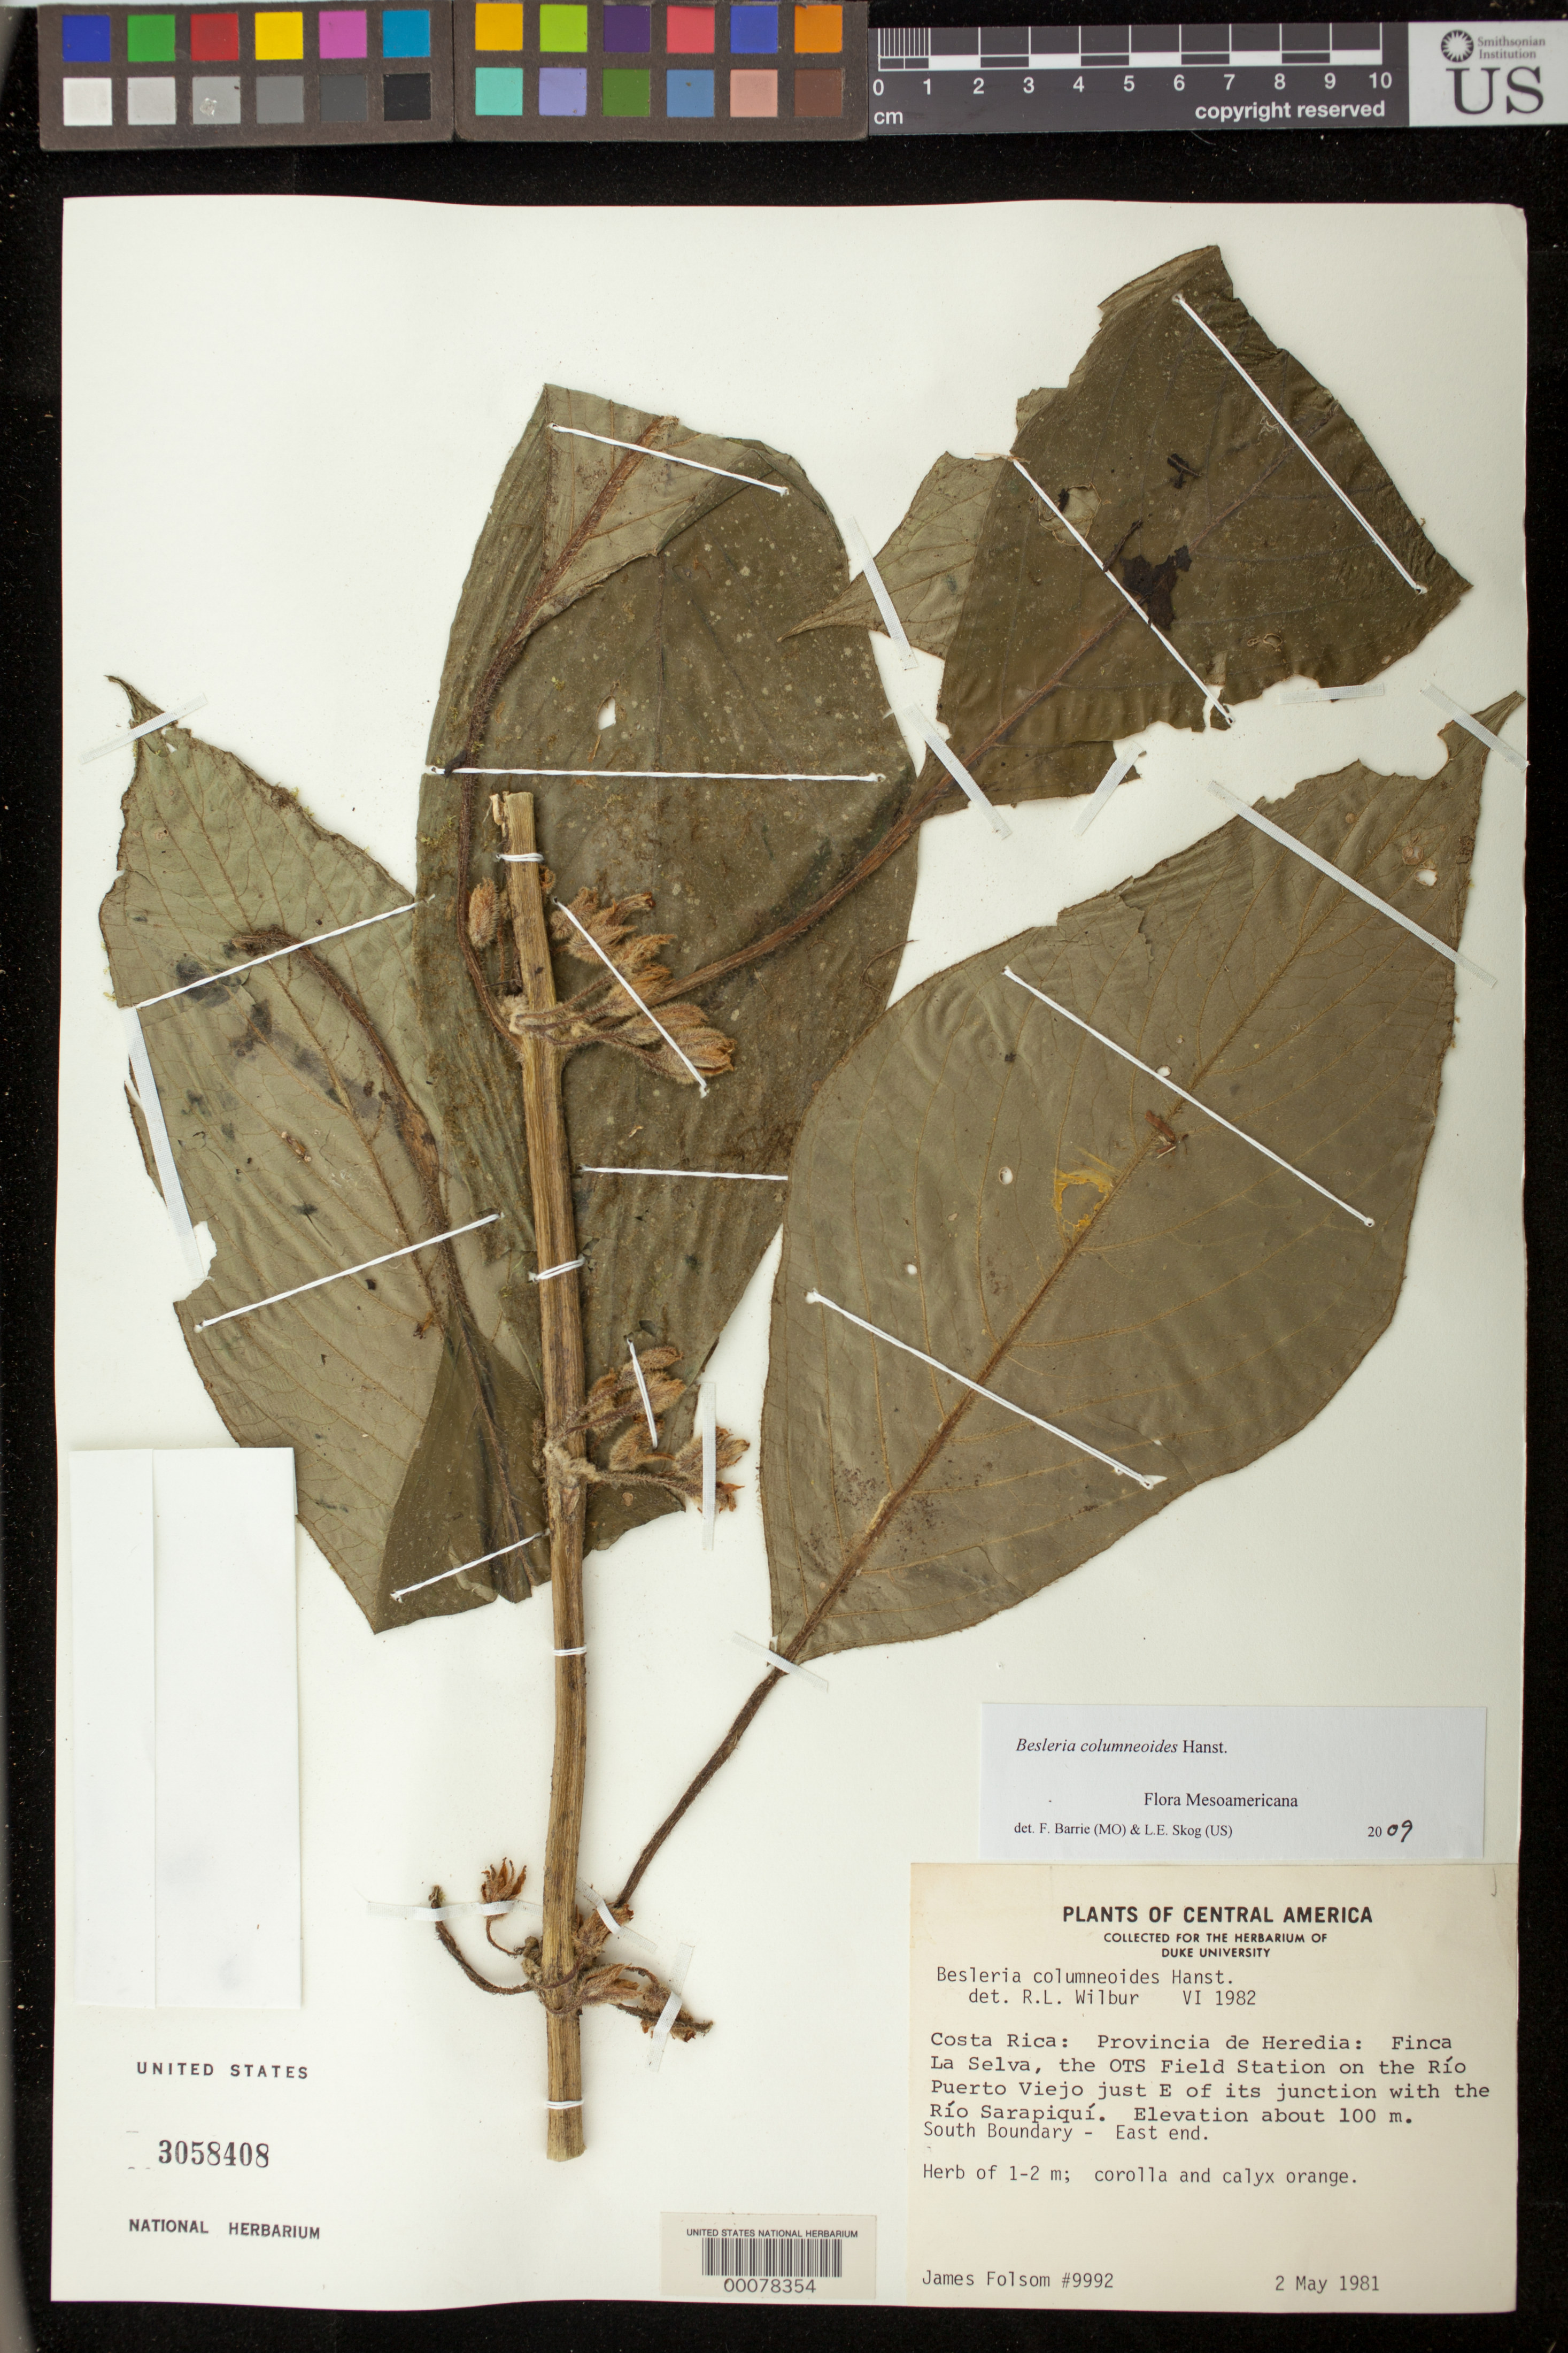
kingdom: Plantae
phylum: Tracheophyta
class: Magnoliopsida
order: Lamiales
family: Gesneriaceae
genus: Besleria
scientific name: Besleria columneoides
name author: Hanst.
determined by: Wilbur, R. L.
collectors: J. P. Folsom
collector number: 9992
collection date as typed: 02 May 1981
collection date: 1981-05-02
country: Costa Rica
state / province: Heredia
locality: Finca La Selva, the OTS Field Station on the Rio Puerto Viejo just E of its junction with the Rio Sarapiqui, south boundary - east end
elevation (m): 100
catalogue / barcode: US 3058408